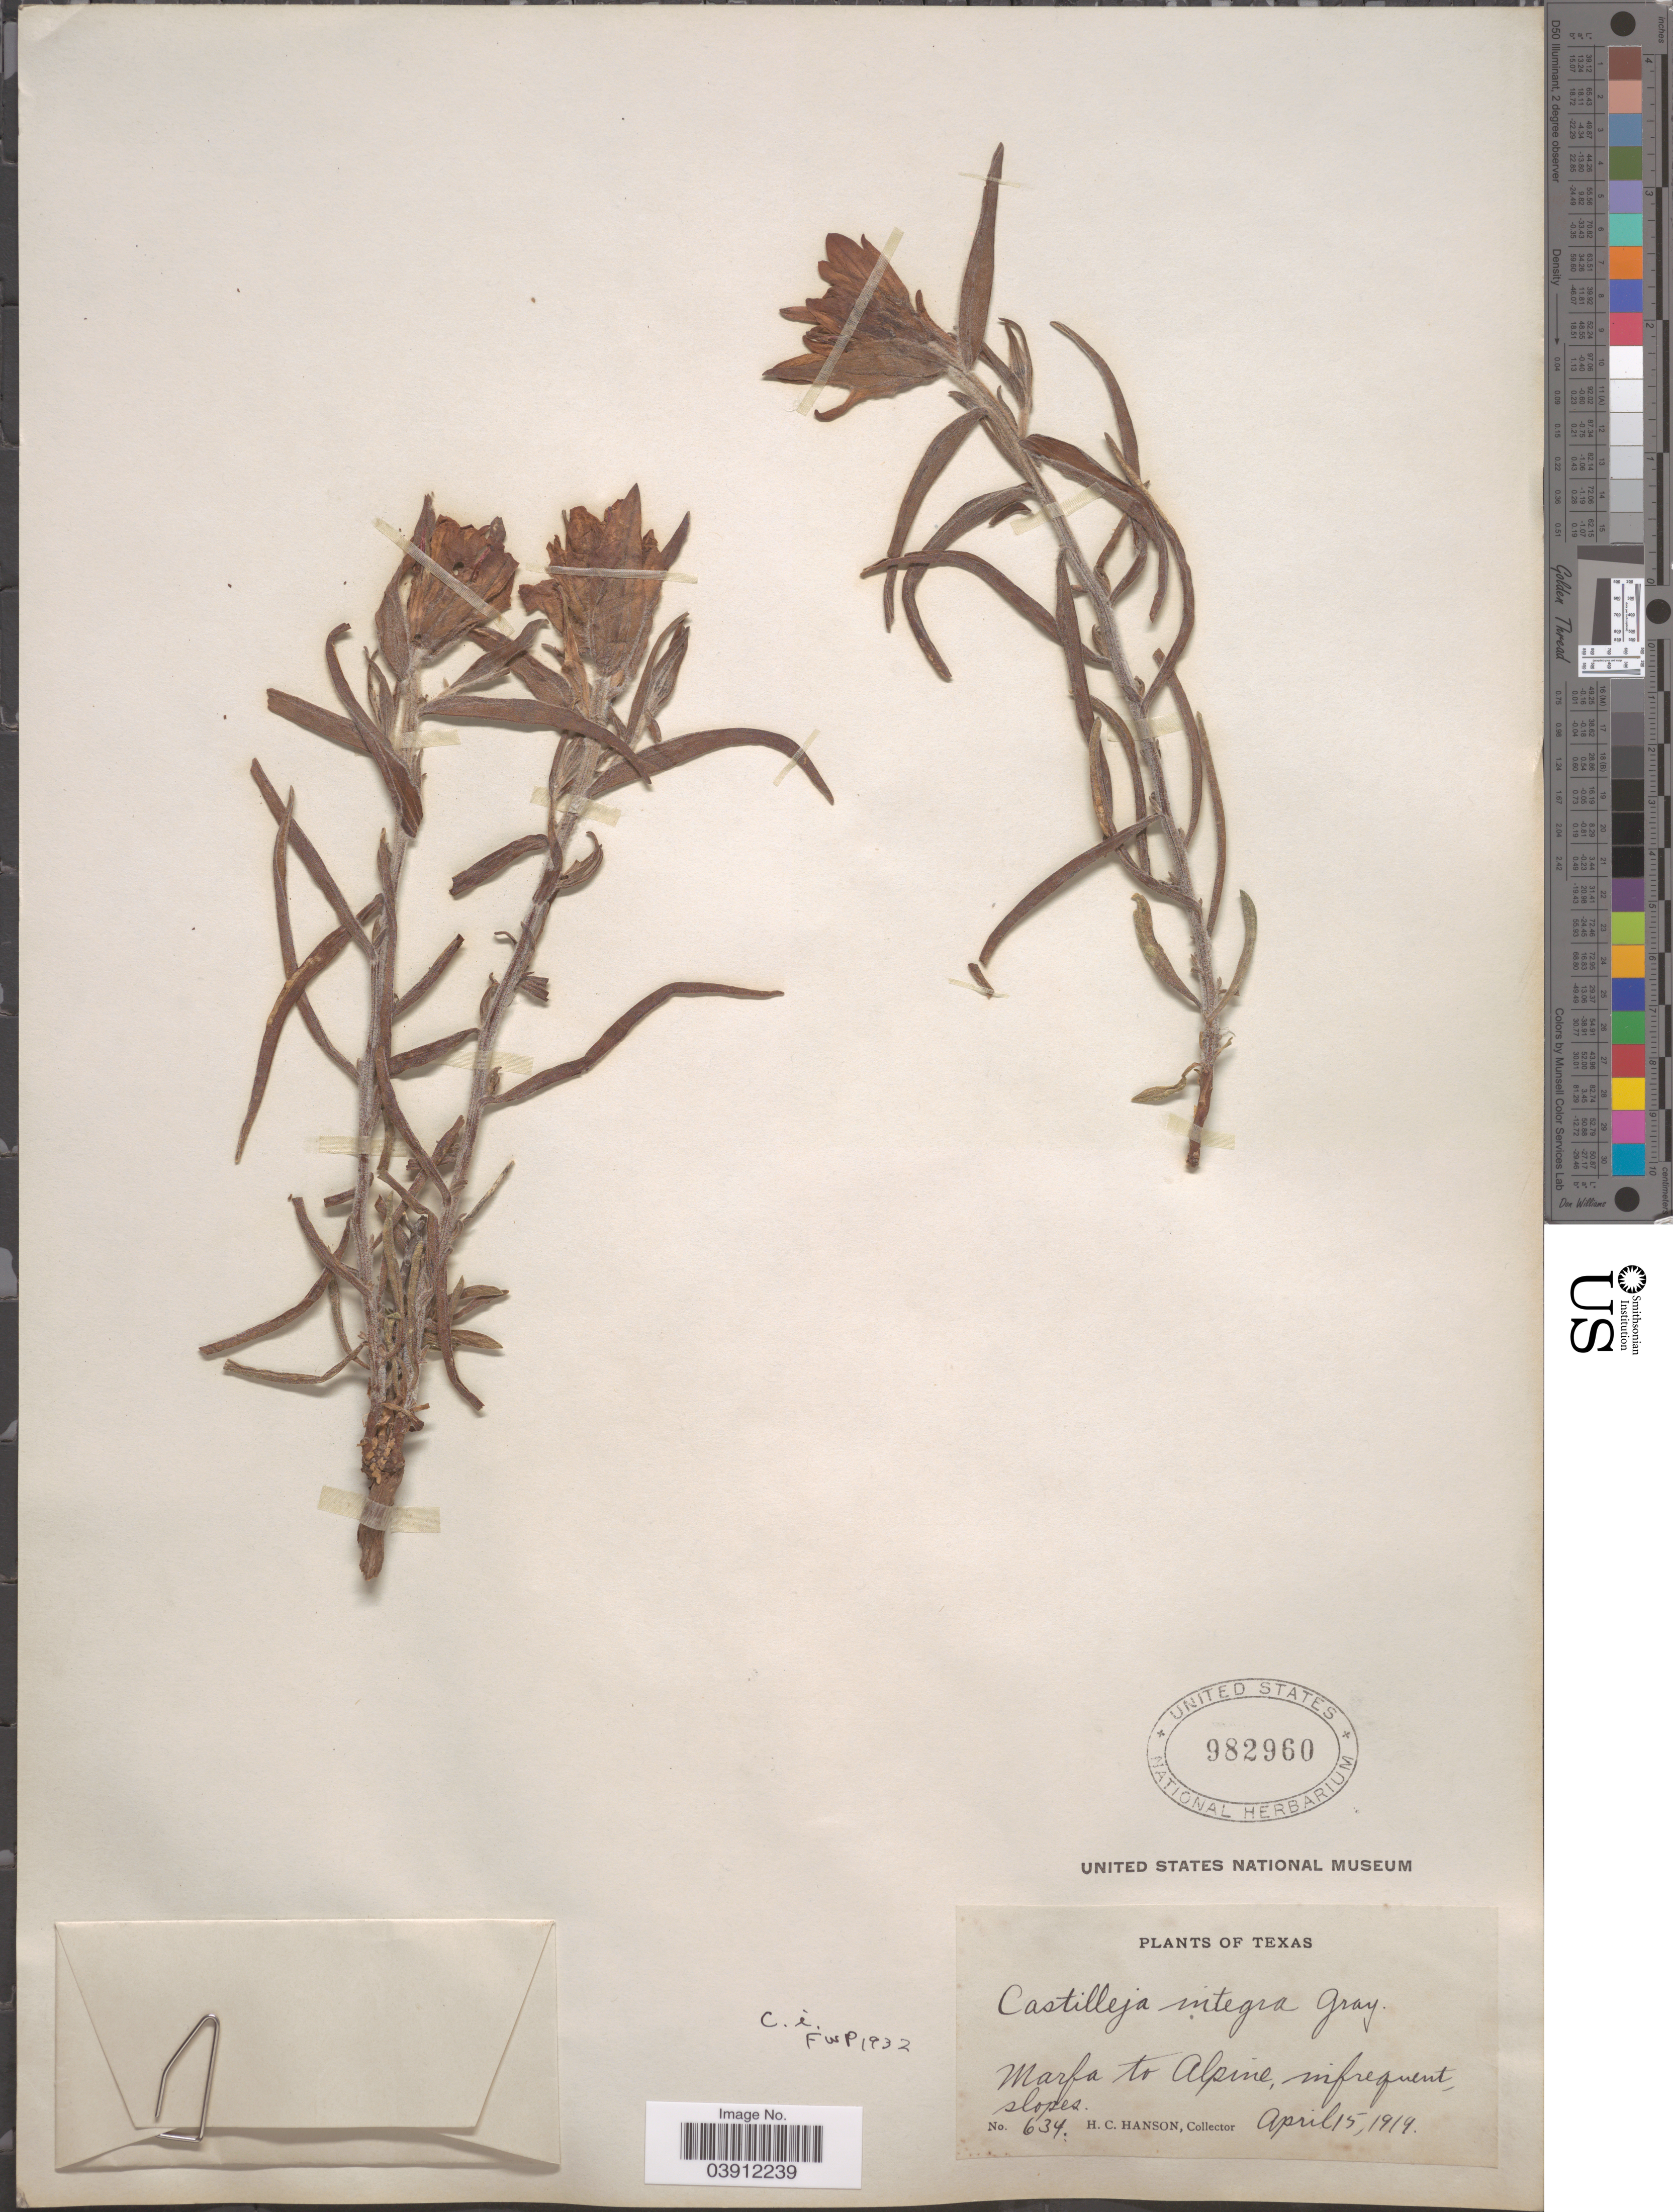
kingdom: Plantae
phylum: Tracheophyta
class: Magnoliopsida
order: Lamiales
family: Orobanchaceae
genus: Castilleja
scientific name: Castilleja integra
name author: A. Gray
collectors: H. Hanson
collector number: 634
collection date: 1919-04-15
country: United States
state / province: Texas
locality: Marfa to Alpine.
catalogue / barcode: US 982960